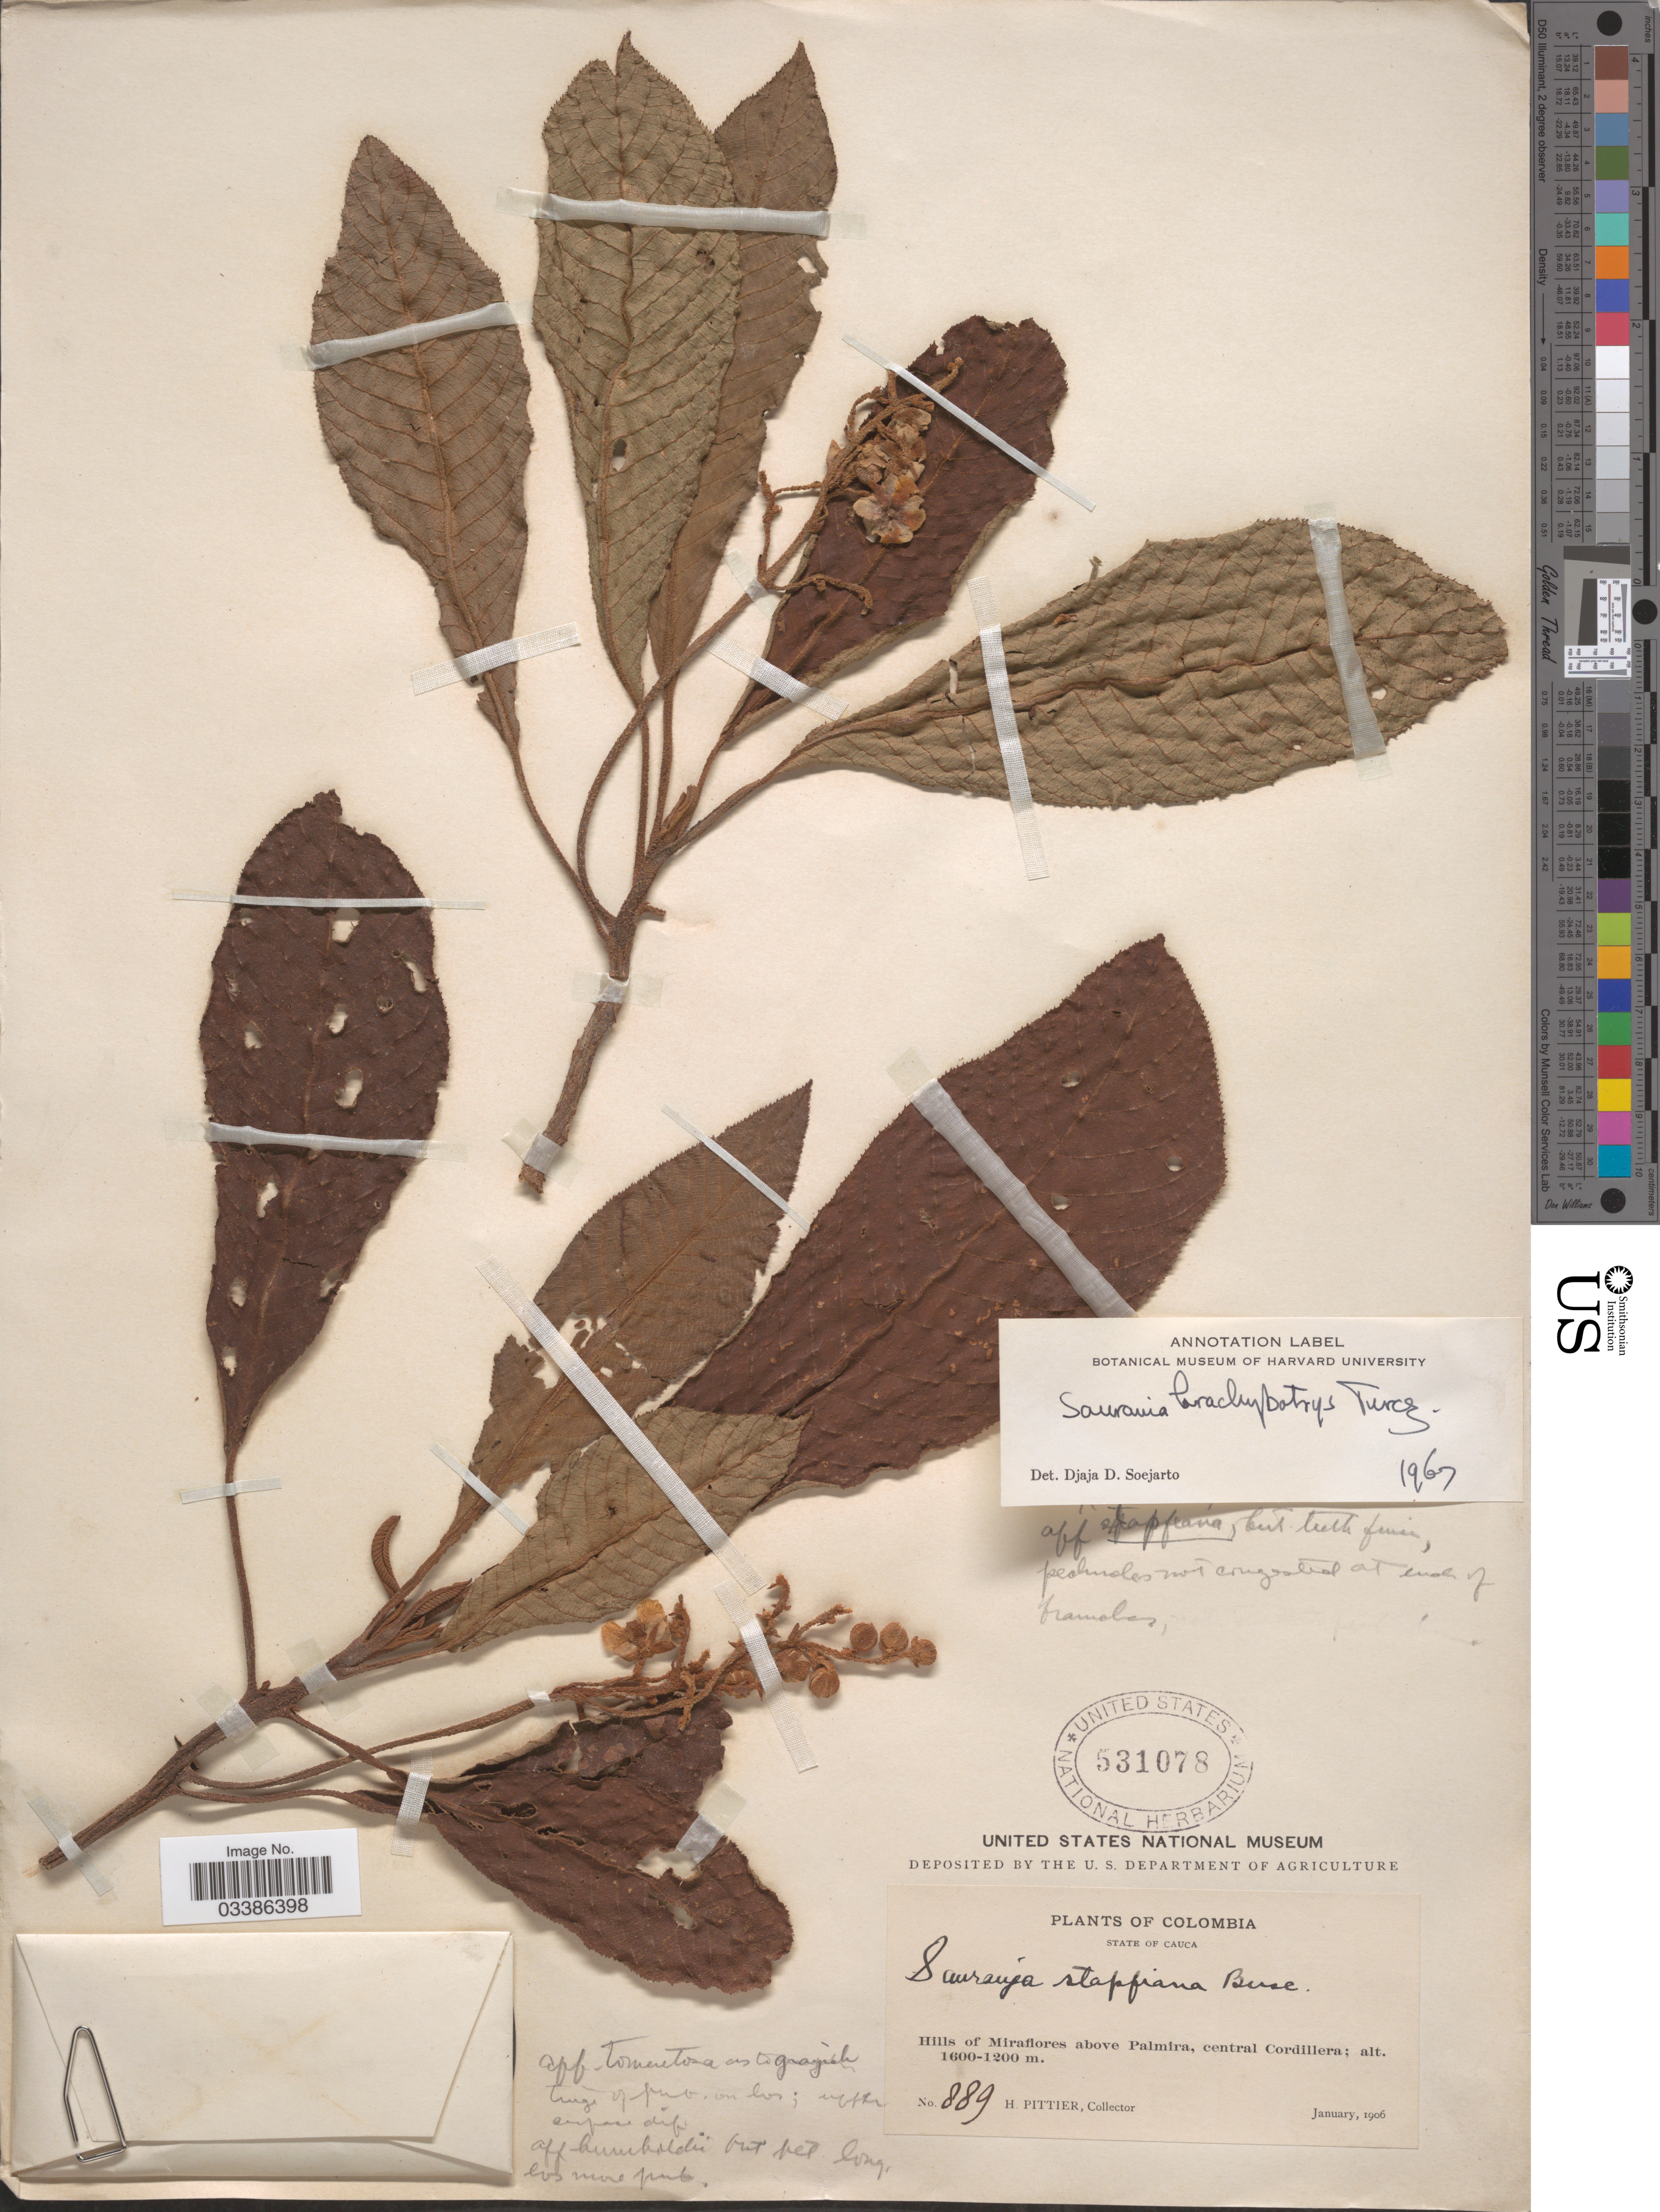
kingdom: Plantae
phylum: Tracheophyta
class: Magnoliopsida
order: Ericales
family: Actinidiaceae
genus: Saurauia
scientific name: Saurauia brachybotrys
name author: Turcz.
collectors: H. F. Pittier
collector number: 889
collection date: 1906-01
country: Colombia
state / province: Cauca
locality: Hills of Miraflores above Palmira, central Cordillera.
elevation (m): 1200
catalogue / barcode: US 531078